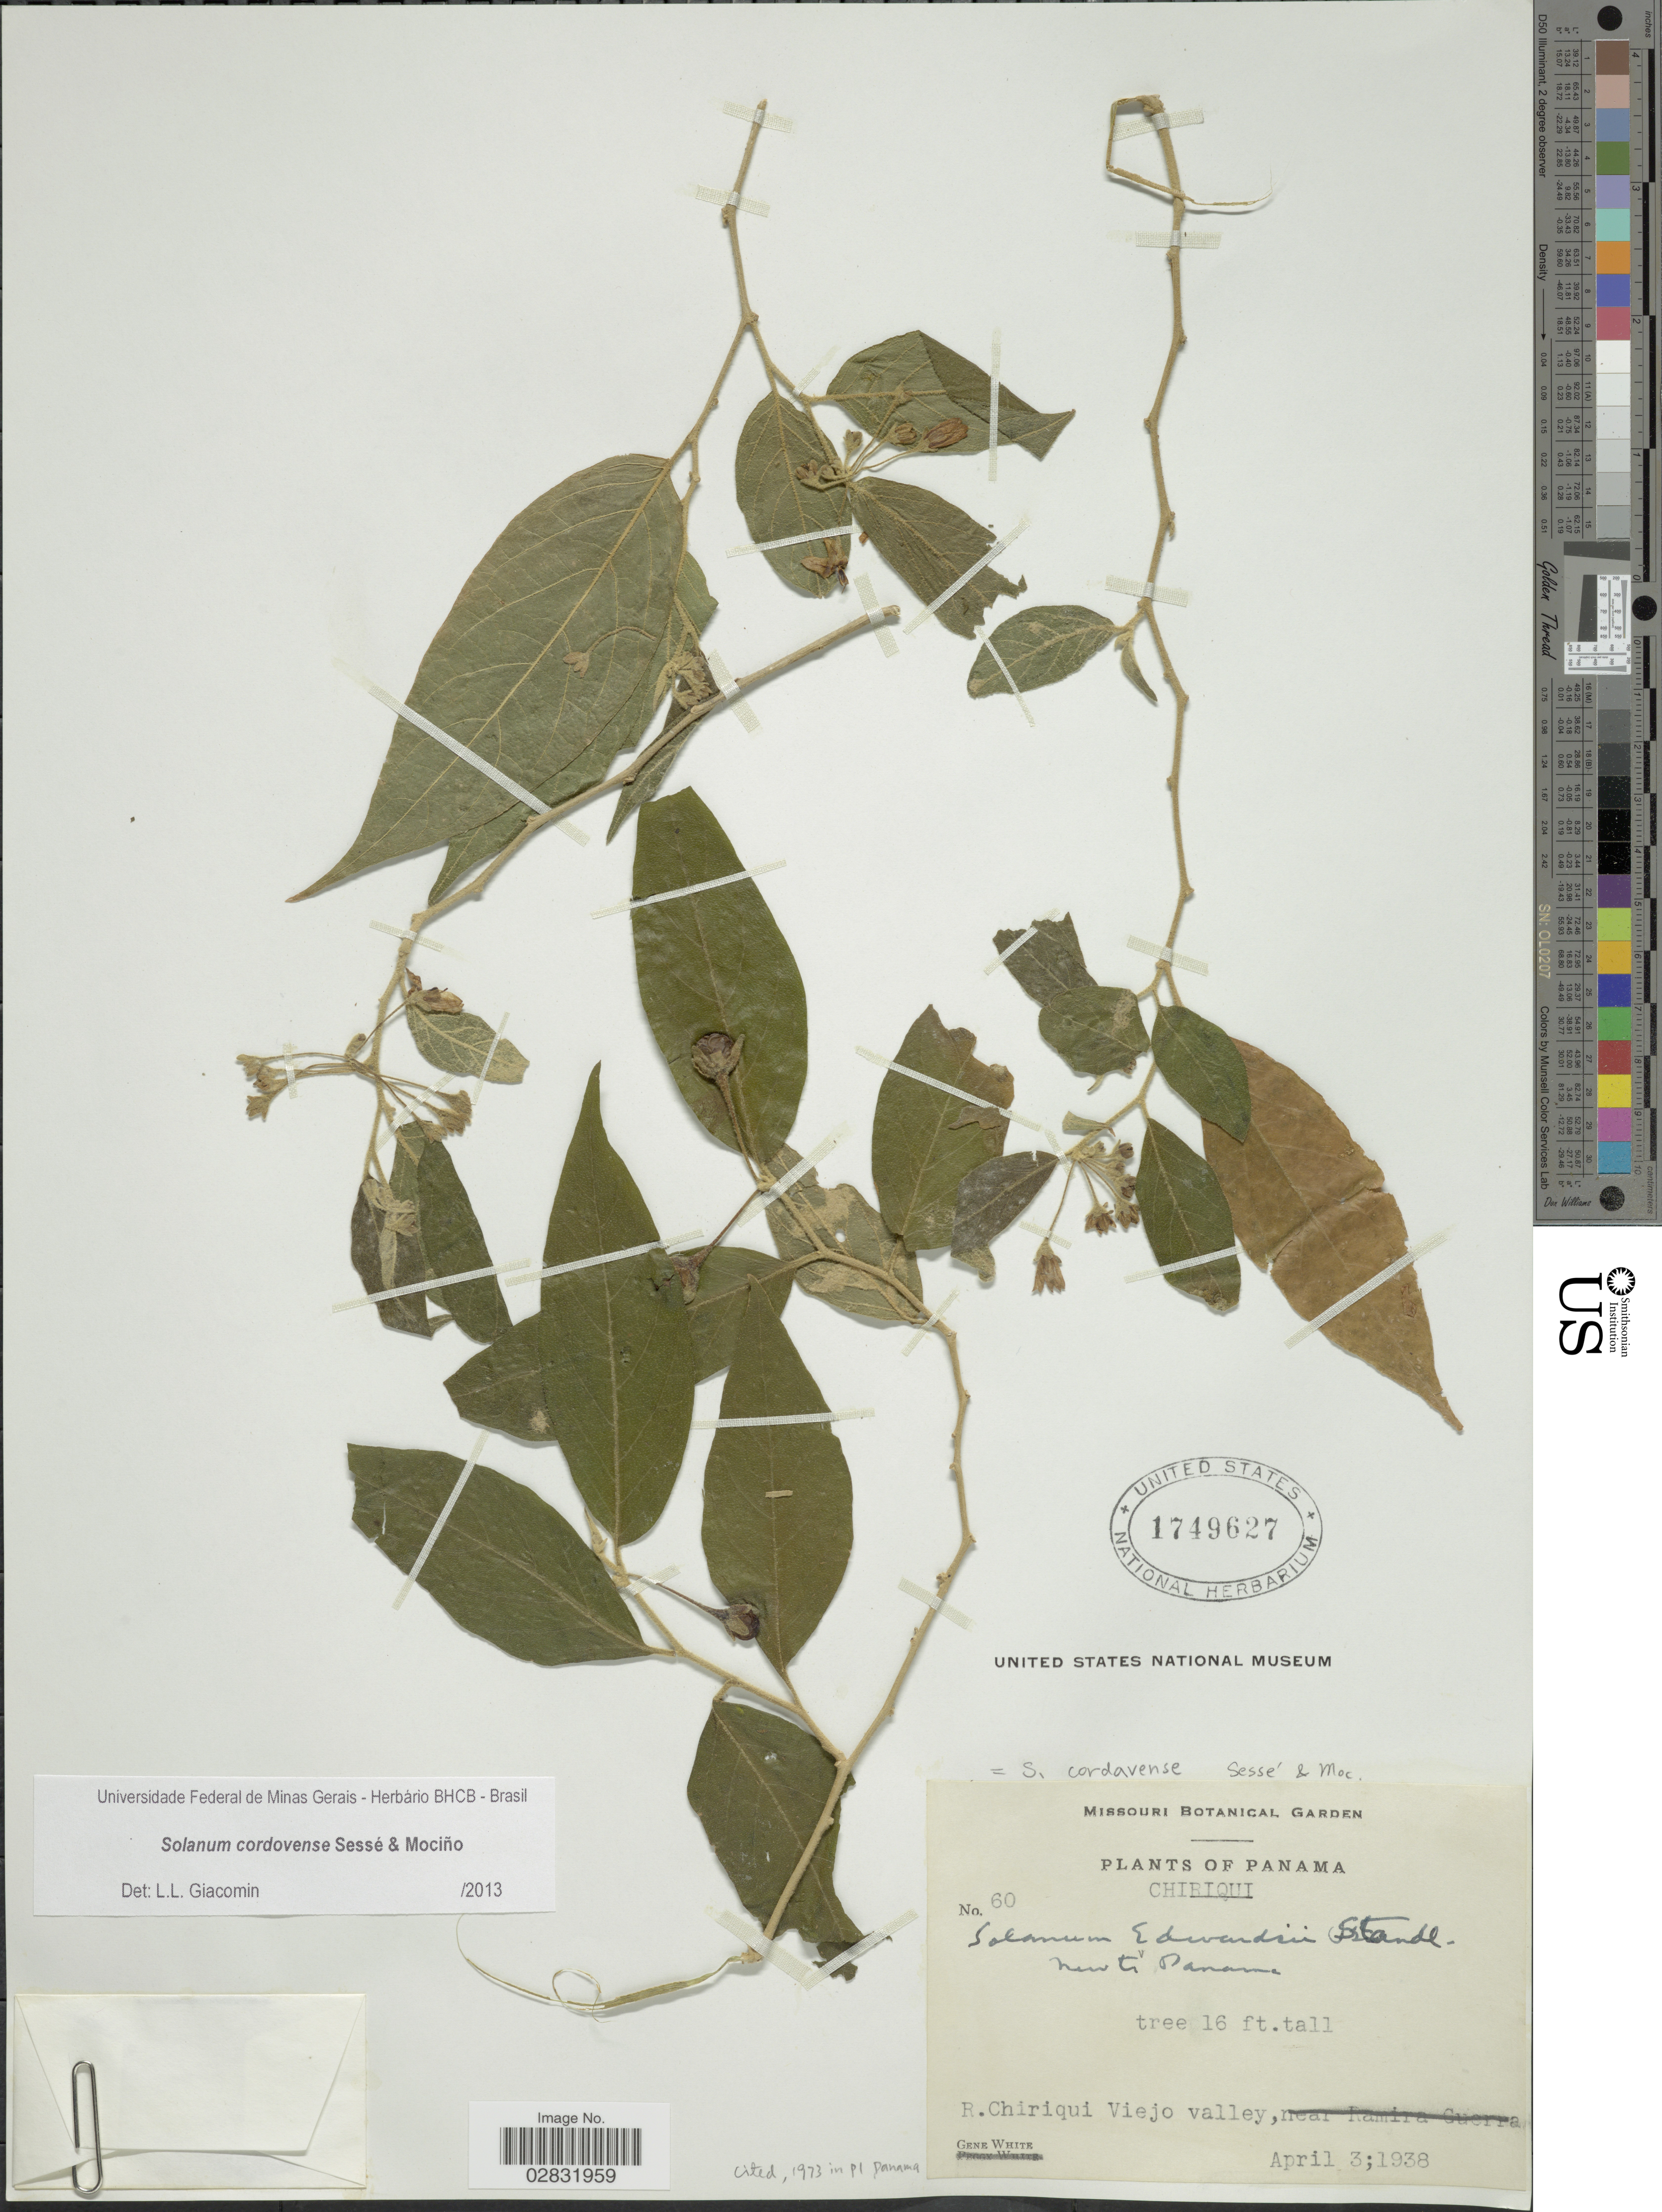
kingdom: Plantae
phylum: Tracheophyta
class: Magnoliopsida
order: Solanales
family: Solanaceae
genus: Solanum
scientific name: Solanum cordovense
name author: Sessé & Moc.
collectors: G. White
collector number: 60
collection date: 1938-04-03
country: Panama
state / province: Chiriqui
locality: R. Chiriqui Viejo valley.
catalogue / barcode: US 1749627